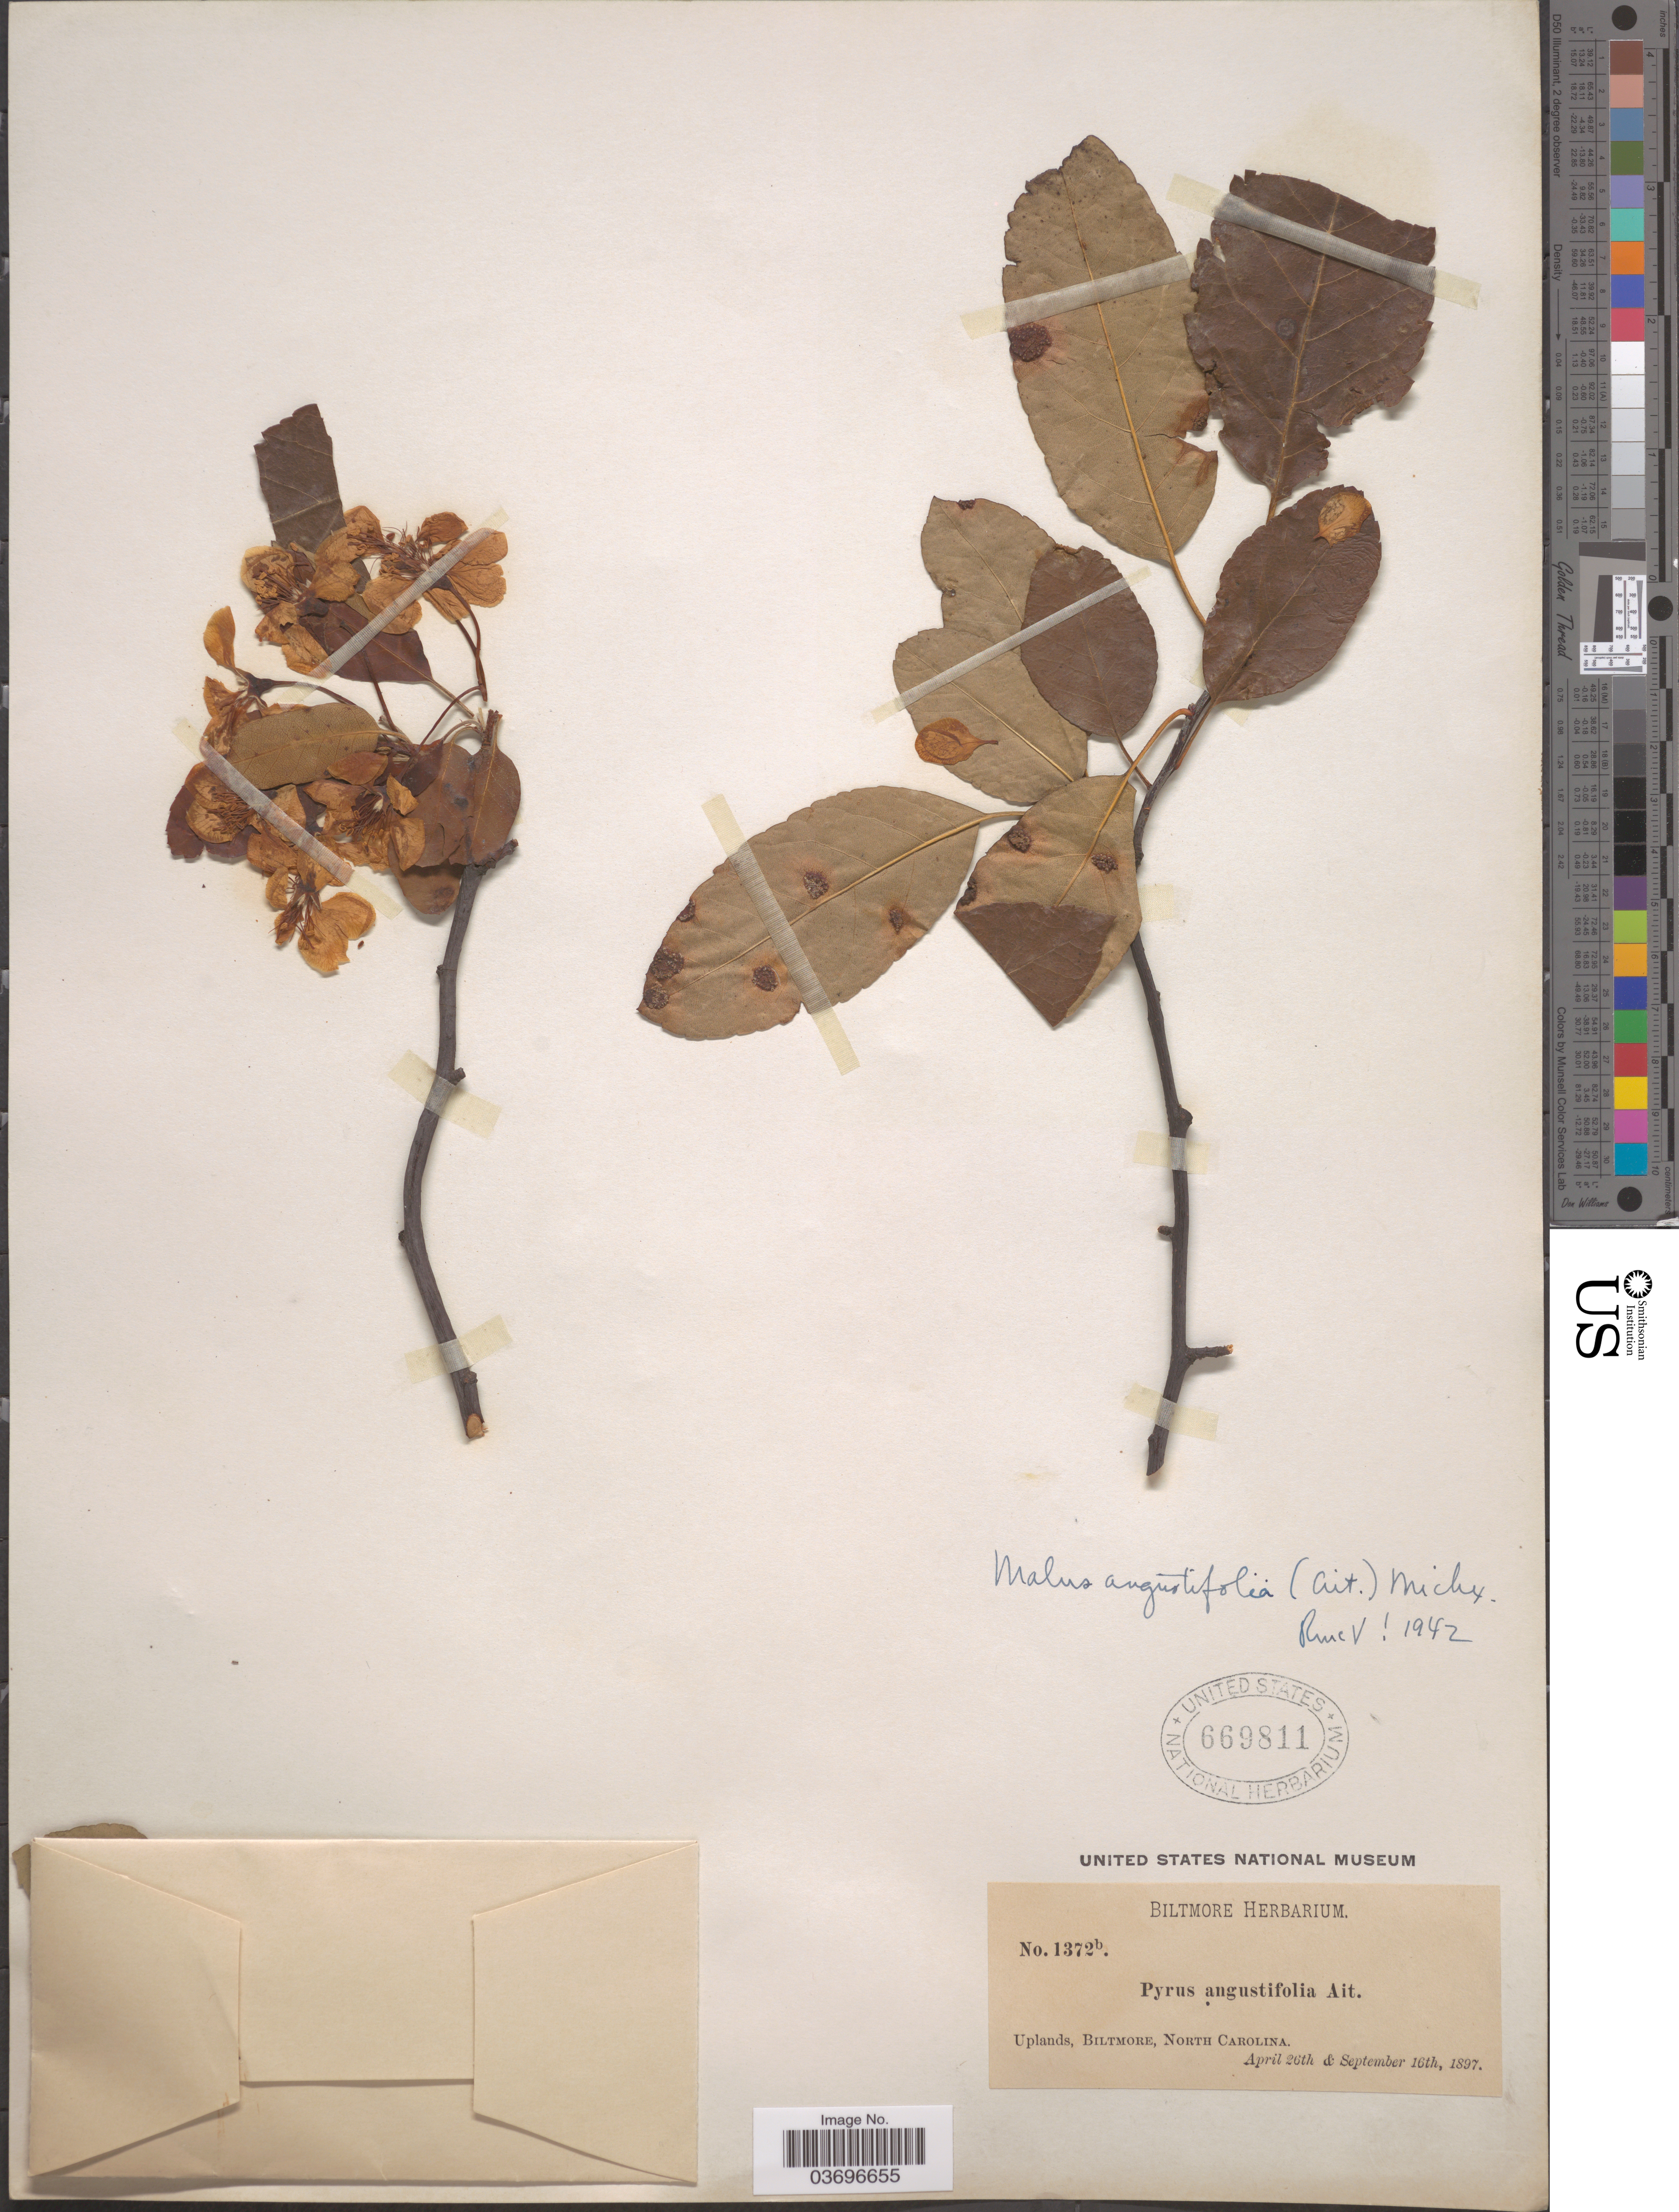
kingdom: Plantae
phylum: Tracheophyta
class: Magnoliopsida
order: Rosales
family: Rosaceae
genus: Malus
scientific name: Malus angustifolia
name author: (Aiton) Michx.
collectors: ex herb. Biltmore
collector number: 1372b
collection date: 1897-04-26/1897-09-16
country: United States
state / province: North Carolina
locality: Uplands, Biltmore.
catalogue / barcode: US 669811